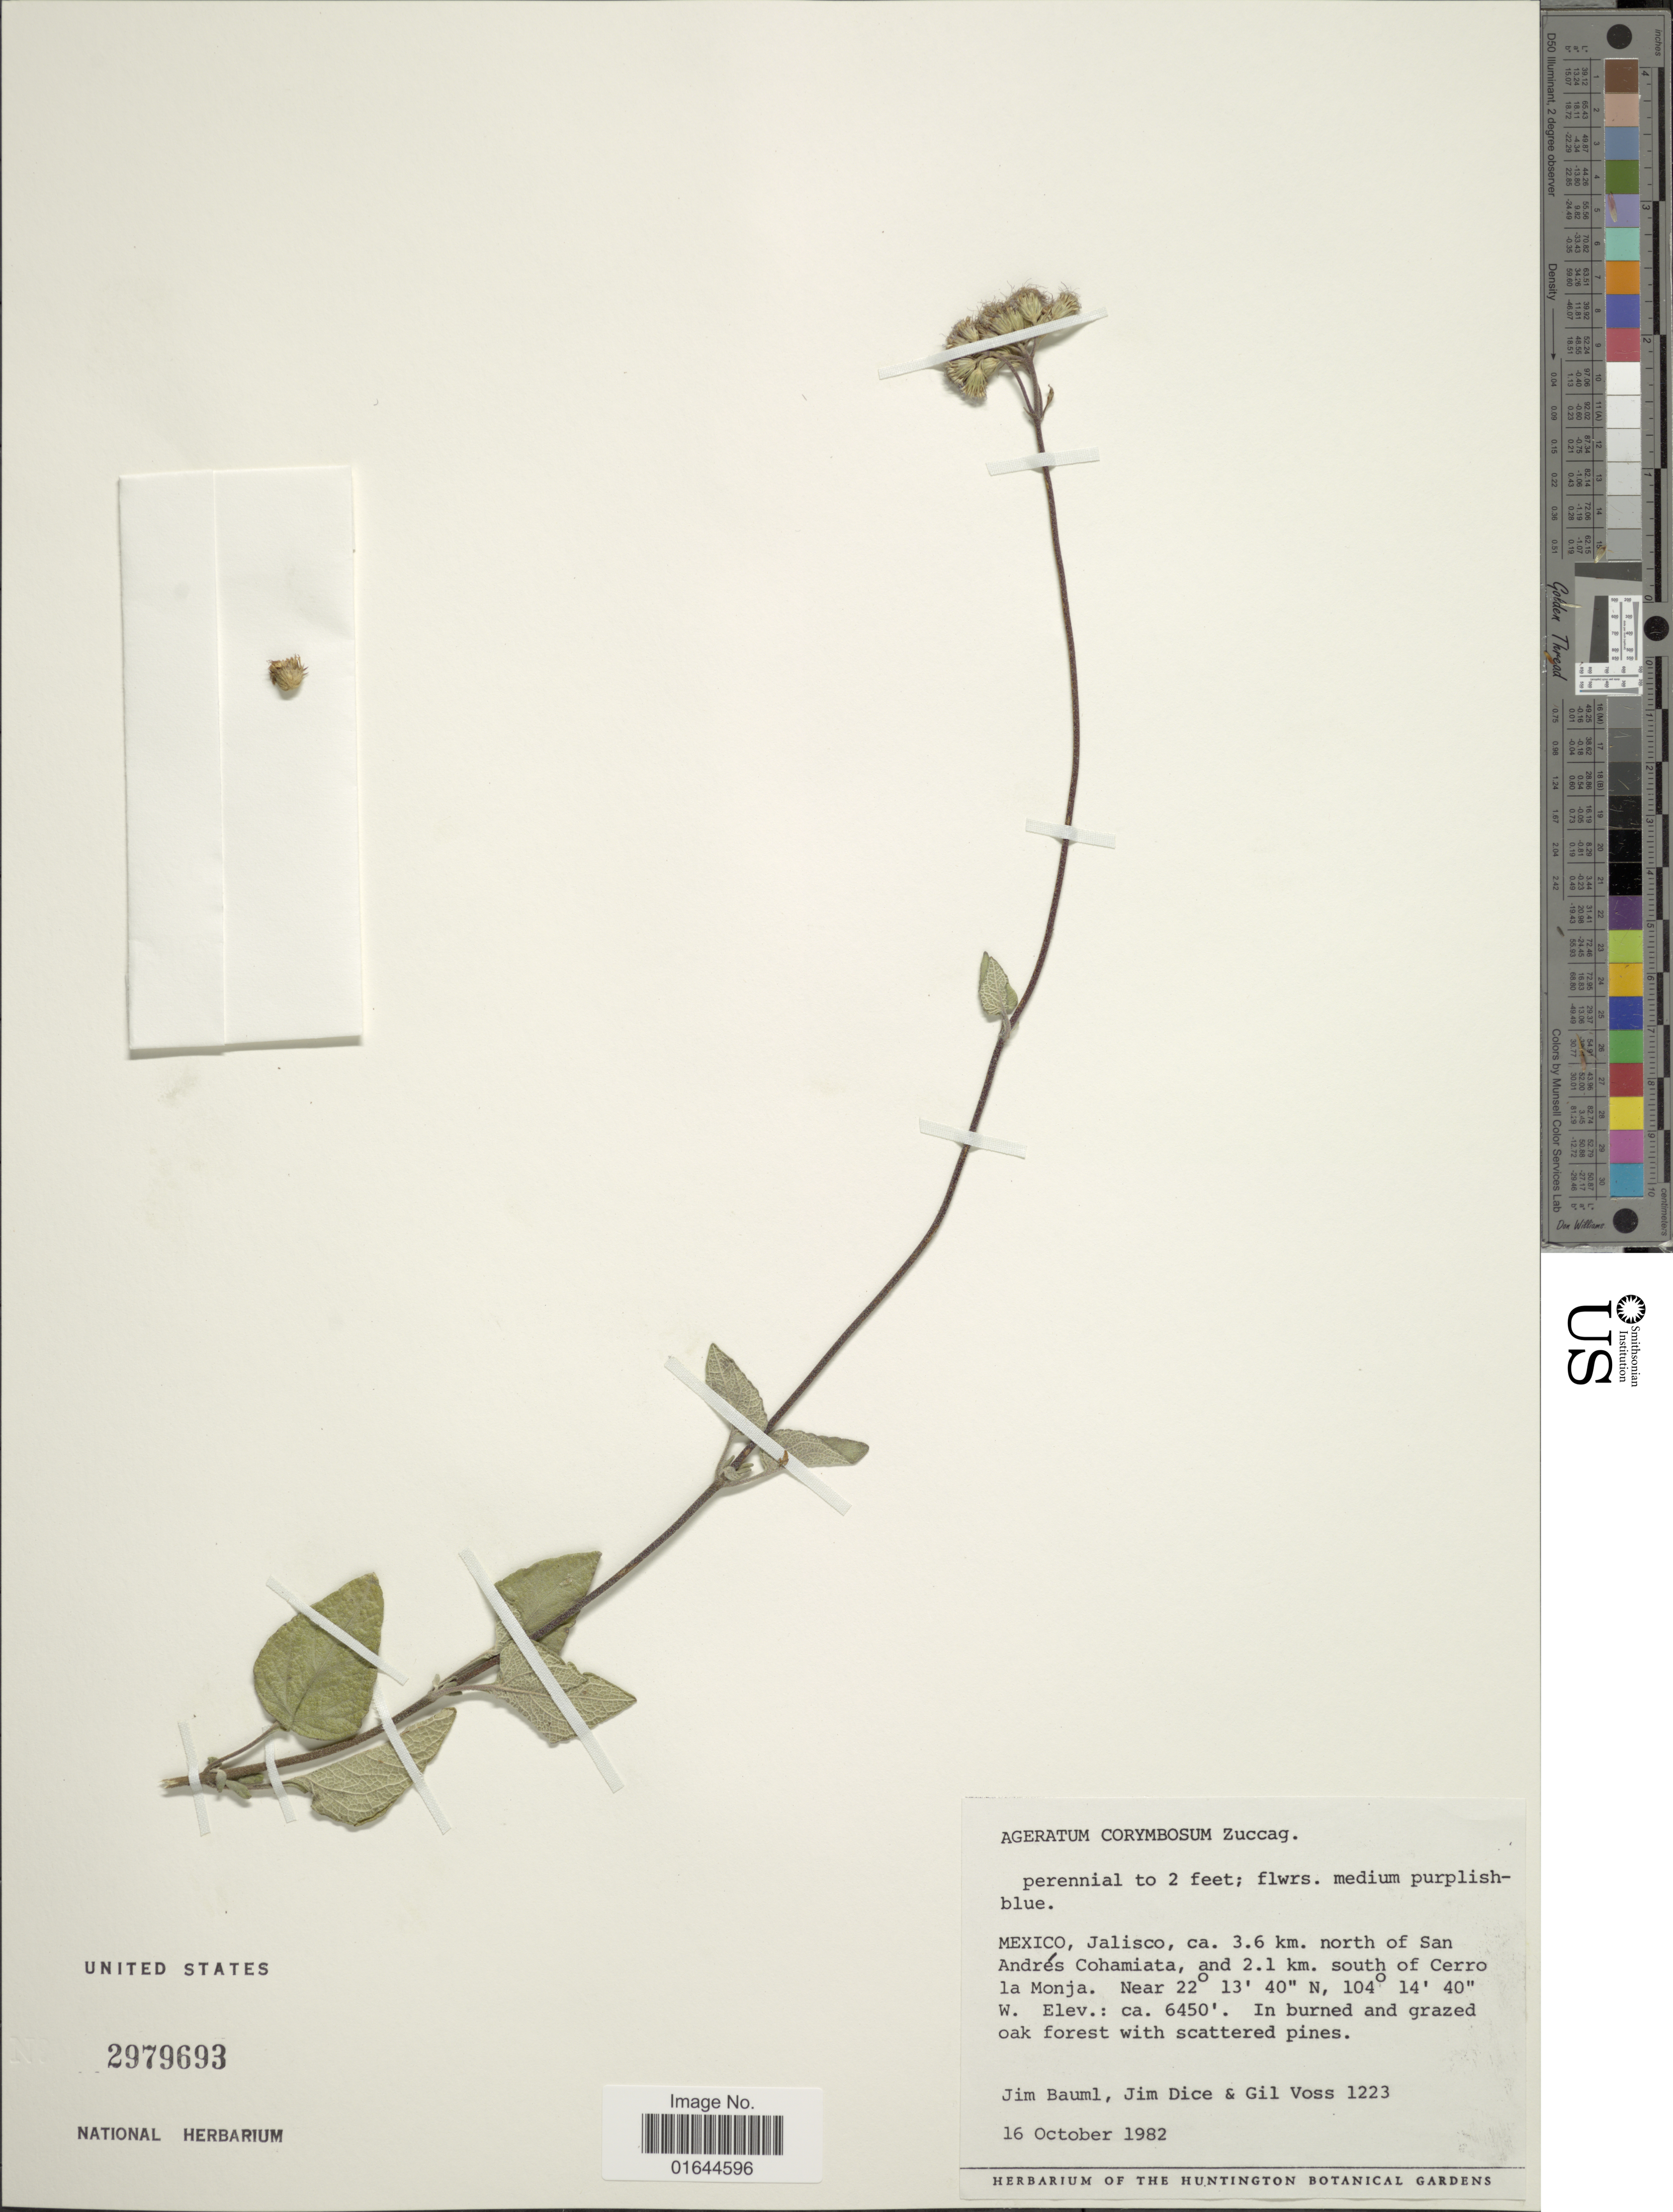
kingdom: Plantae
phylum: Tracheophyta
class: Magnoliopsida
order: Asterales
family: Asteraceae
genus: Ageratum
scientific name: Ageratum corymbosum f. corymbosum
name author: Zuccagni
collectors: J. Bauml, J. Dice & G. Voss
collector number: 1223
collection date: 1982-10-16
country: Mexico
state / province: Jalisco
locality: Mexico, Jalisco, ca. 3.6 km north of north of San Andres Cohamiata, and 2.1 km. south of Cerro la Monja.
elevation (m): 1993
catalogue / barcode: US 2979693